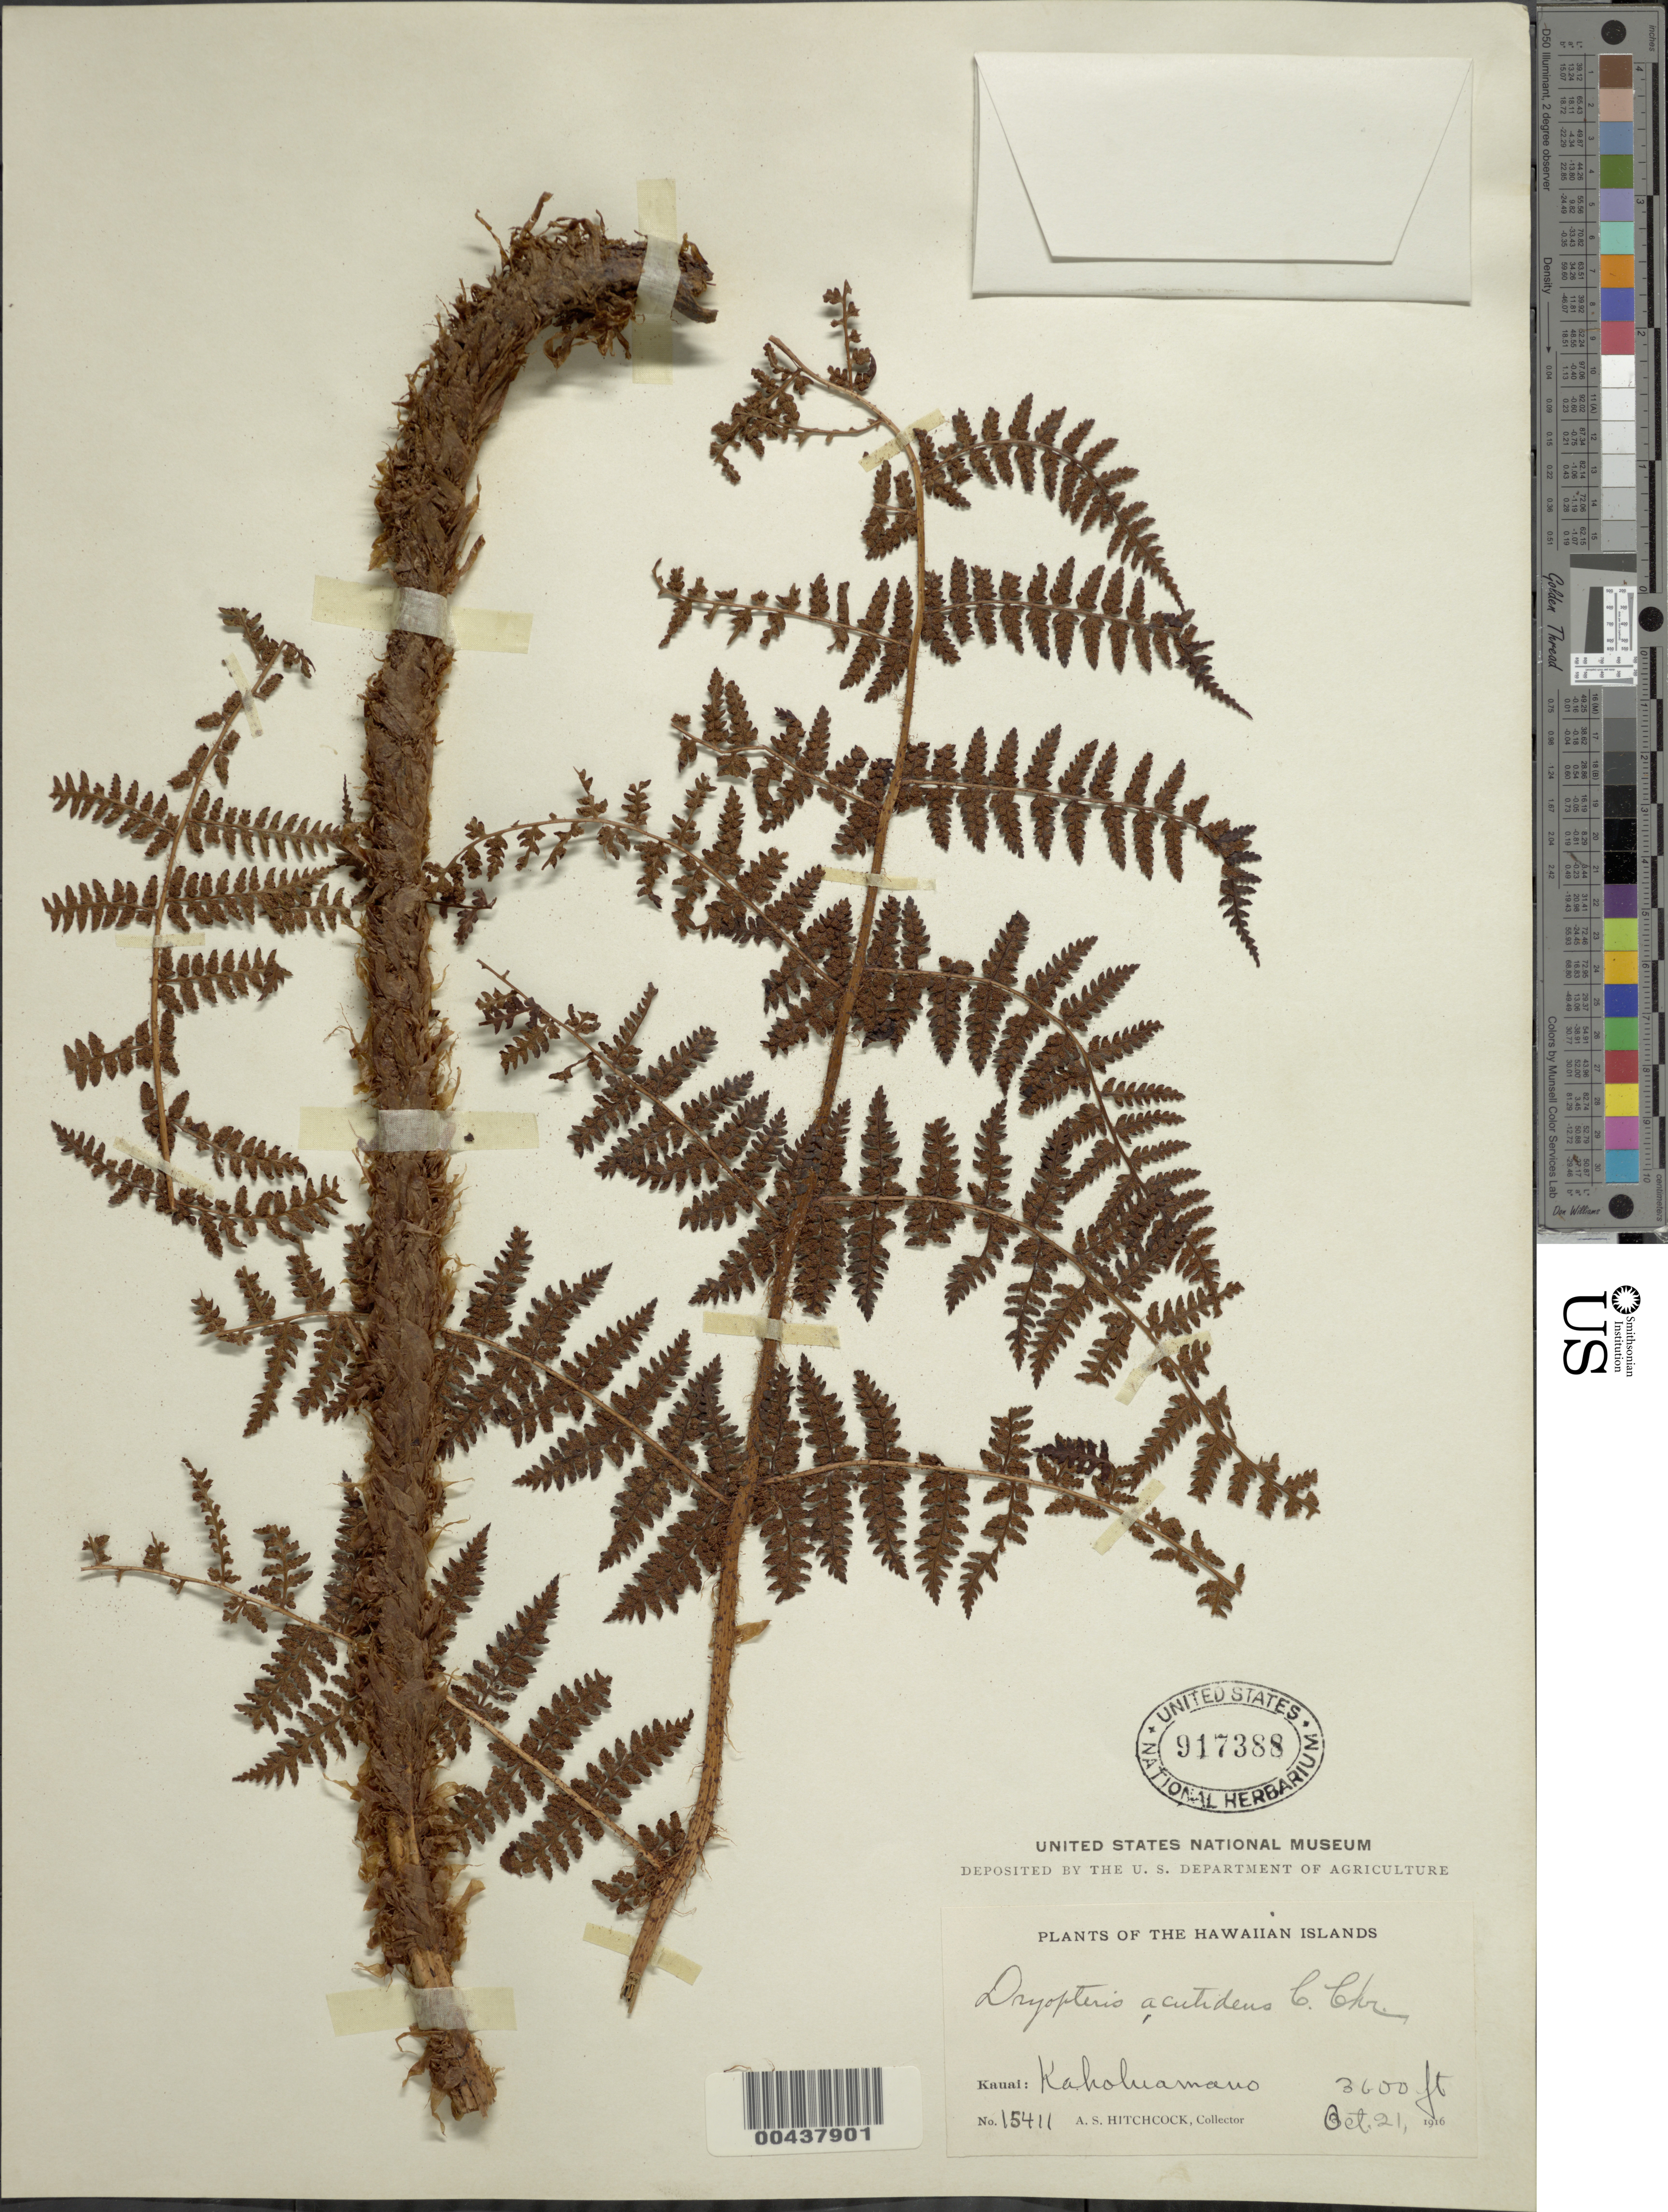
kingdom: Plantae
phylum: Tracheophyta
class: Polypodiopsida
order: Polypodiales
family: Dryopteridaceae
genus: Dryopteris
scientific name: Dryopteris sp.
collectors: A. S. Hitchcock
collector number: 15411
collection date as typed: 21 Oct 1916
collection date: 1916-10-21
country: United States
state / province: Hawaii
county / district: Kauai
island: Kaua'i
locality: Kaholuamano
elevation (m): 1097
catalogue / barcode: US 917388